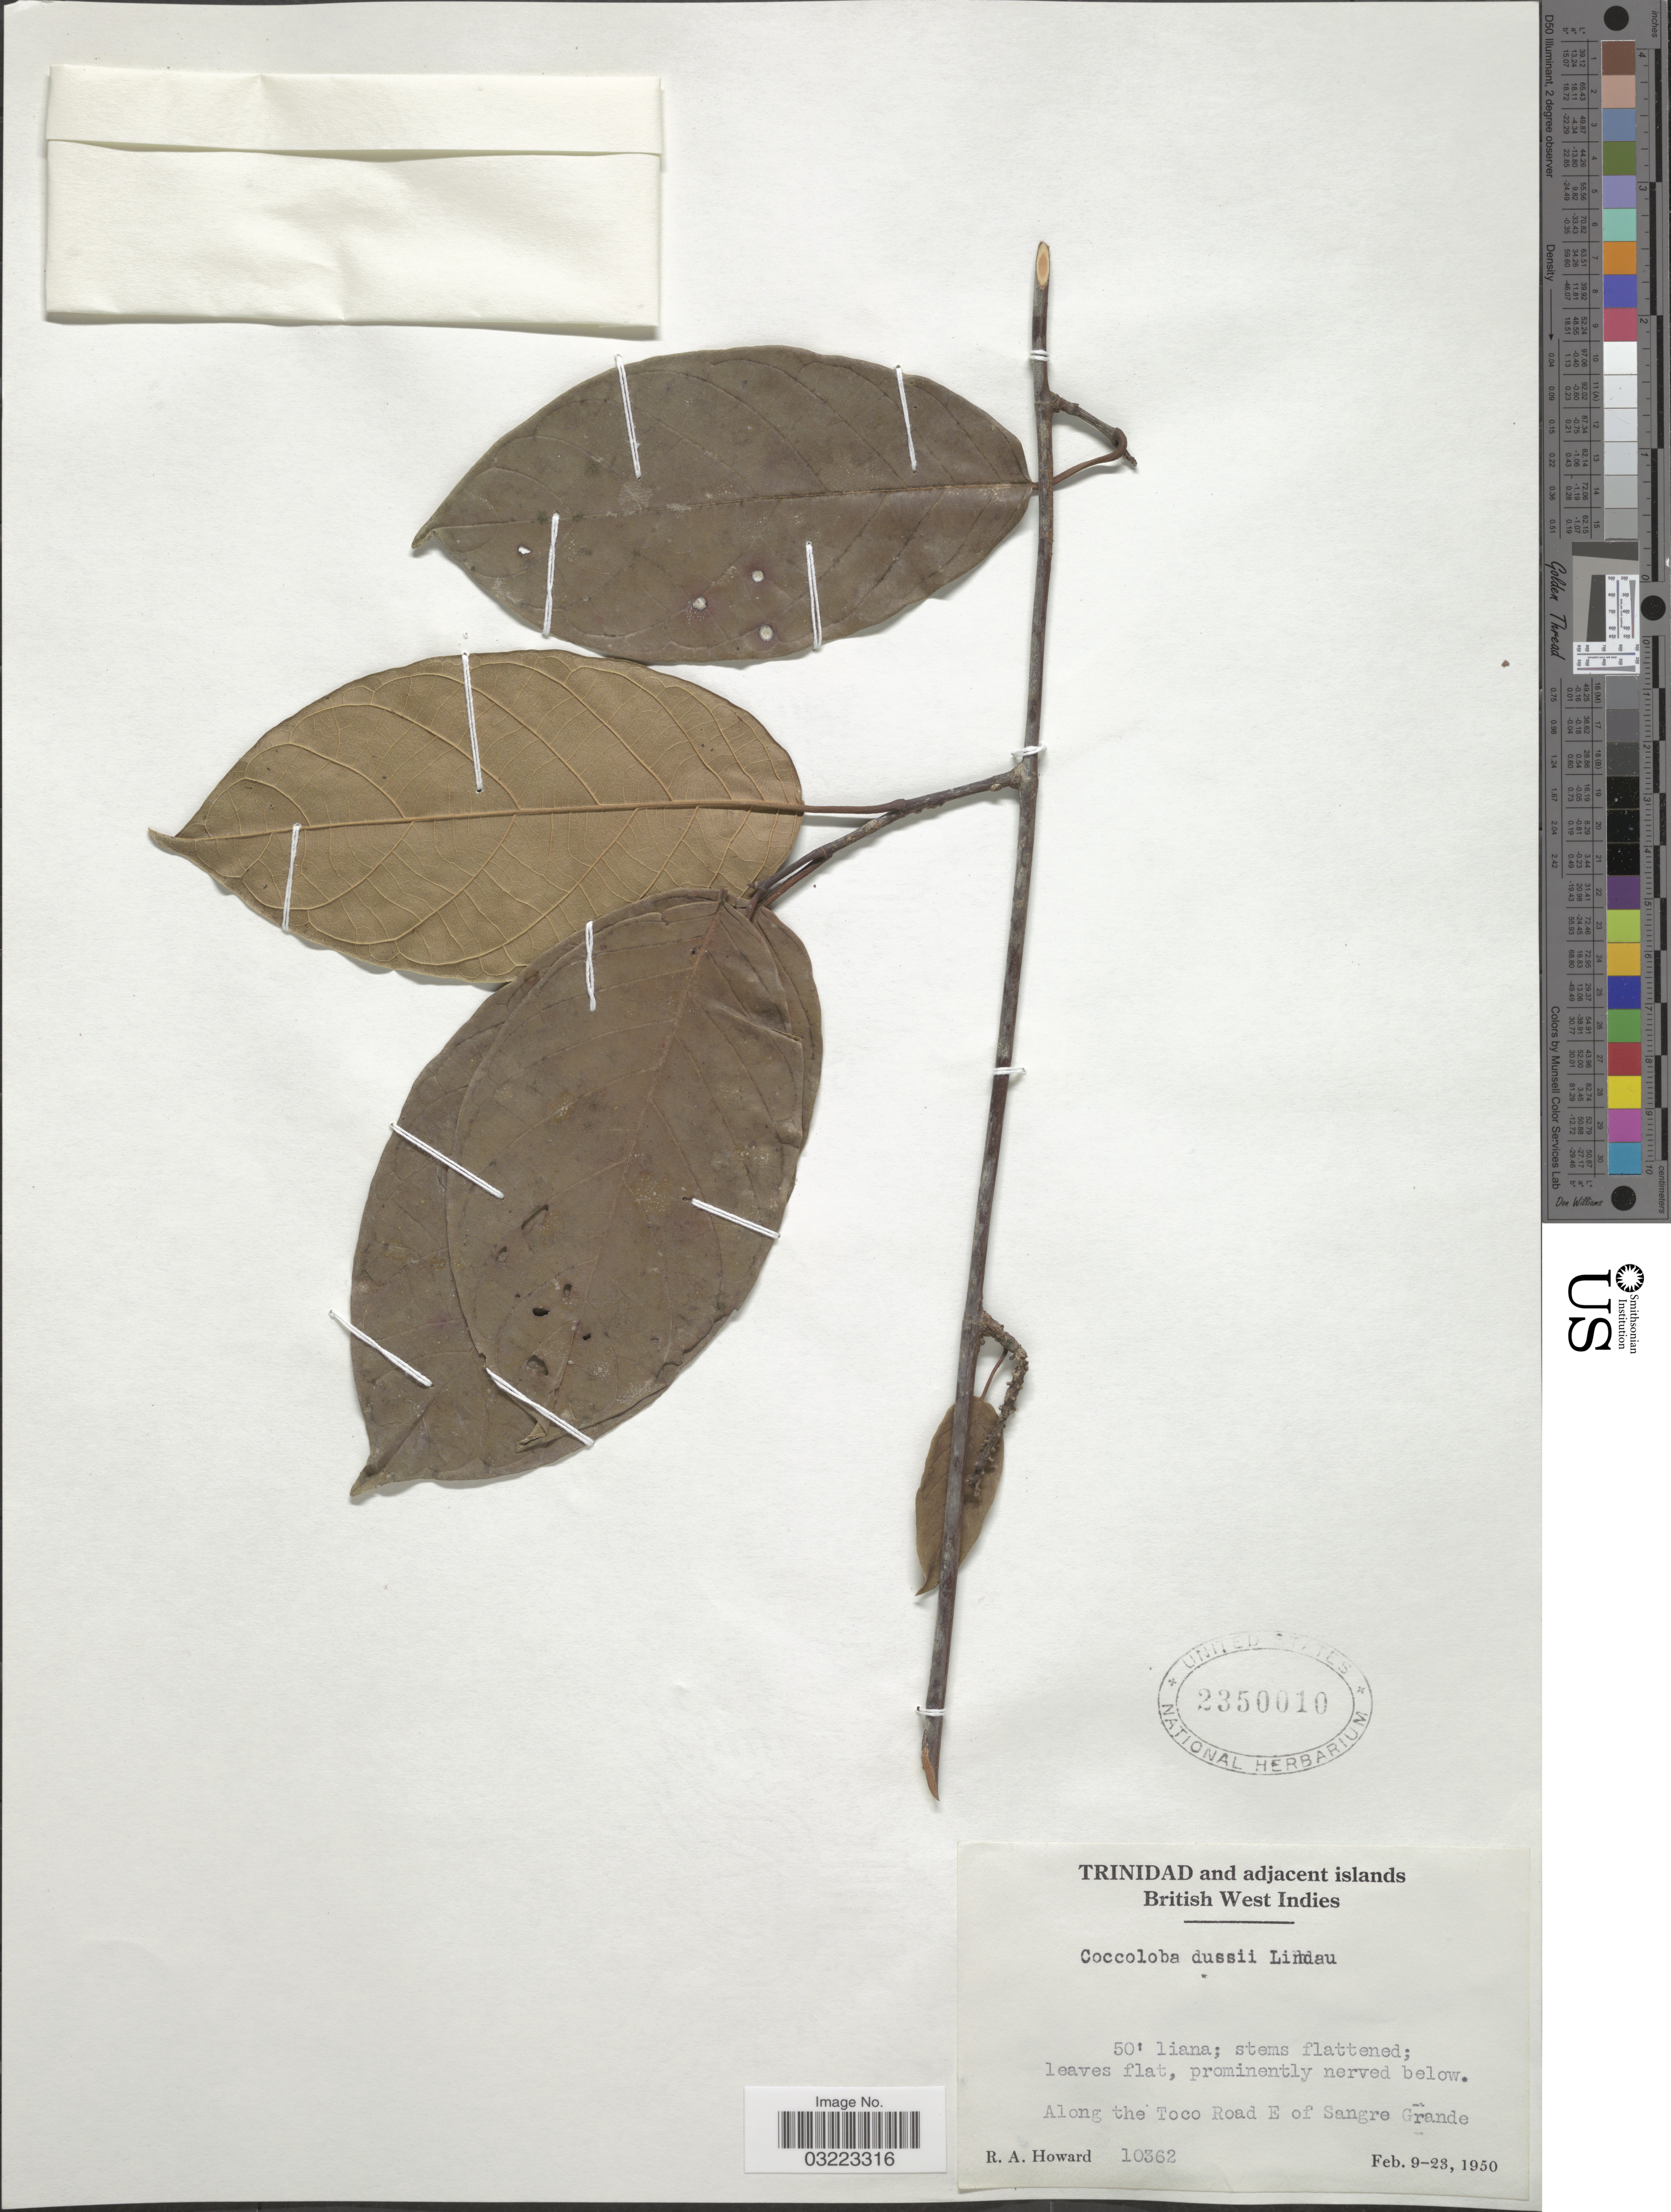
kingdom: Plantae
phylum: Tracheophyta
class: Magnoliopsida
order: Caryophyllales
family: Polygonaceae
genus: Coccoloba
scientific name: Coccoloba dussii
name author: Lindau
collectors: R. A. Howard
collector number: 10362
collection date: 1950-02-09/1950-02-23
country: Trinidad and Tobago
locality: Trinidad and adjacent islands. British West Indies. Along the Toco Road E of Sangre Grande.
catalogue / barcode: US 2350010